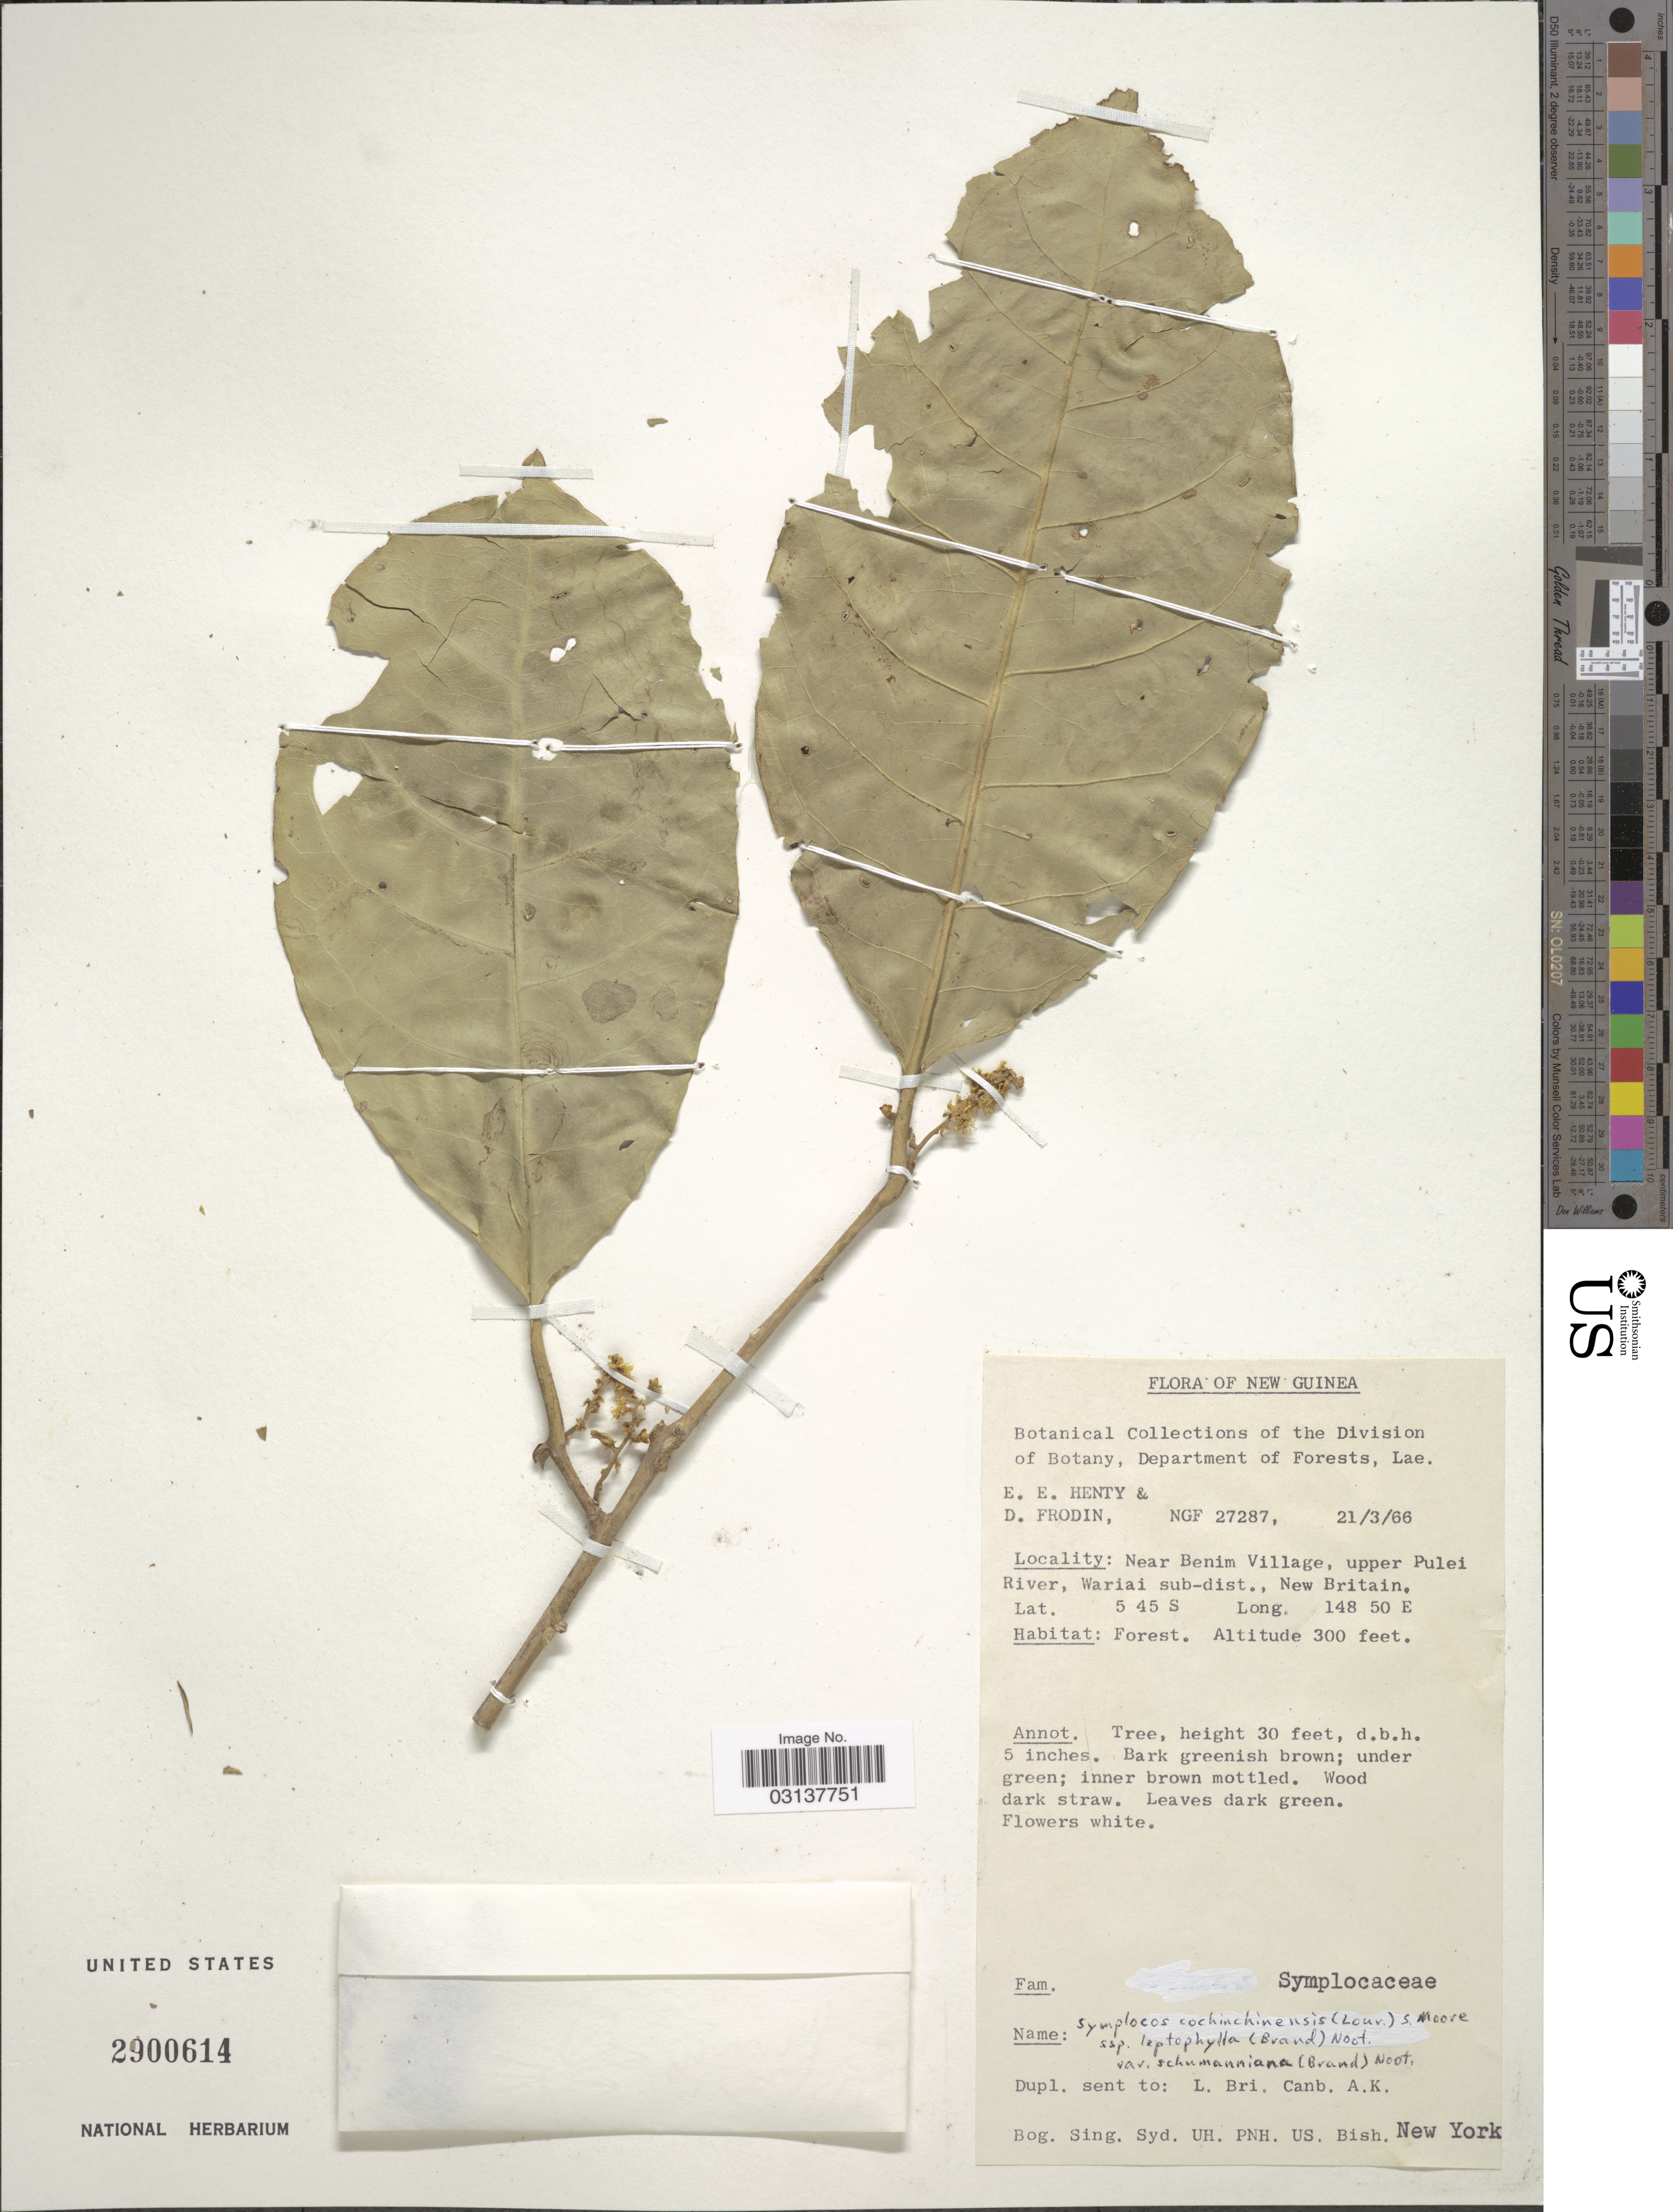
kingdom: Plantae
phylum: Tracheophyta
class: Magnoliopsida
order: Ericales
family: Symplocaceae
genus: Symplocos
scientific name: Symplocos cochinchinensis var. schumanniana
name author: (Brand) Noot.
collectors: E. Henty & D. G. Frodin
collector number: NGF 27287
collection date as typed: Transcribed d/m/y: 21/3/66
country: Papua New Guinea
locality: New Guinea, Near Benim Village, upper Pulei River, Warlai sub-dist., New Britain.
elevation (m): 91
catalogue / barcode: US 2900614